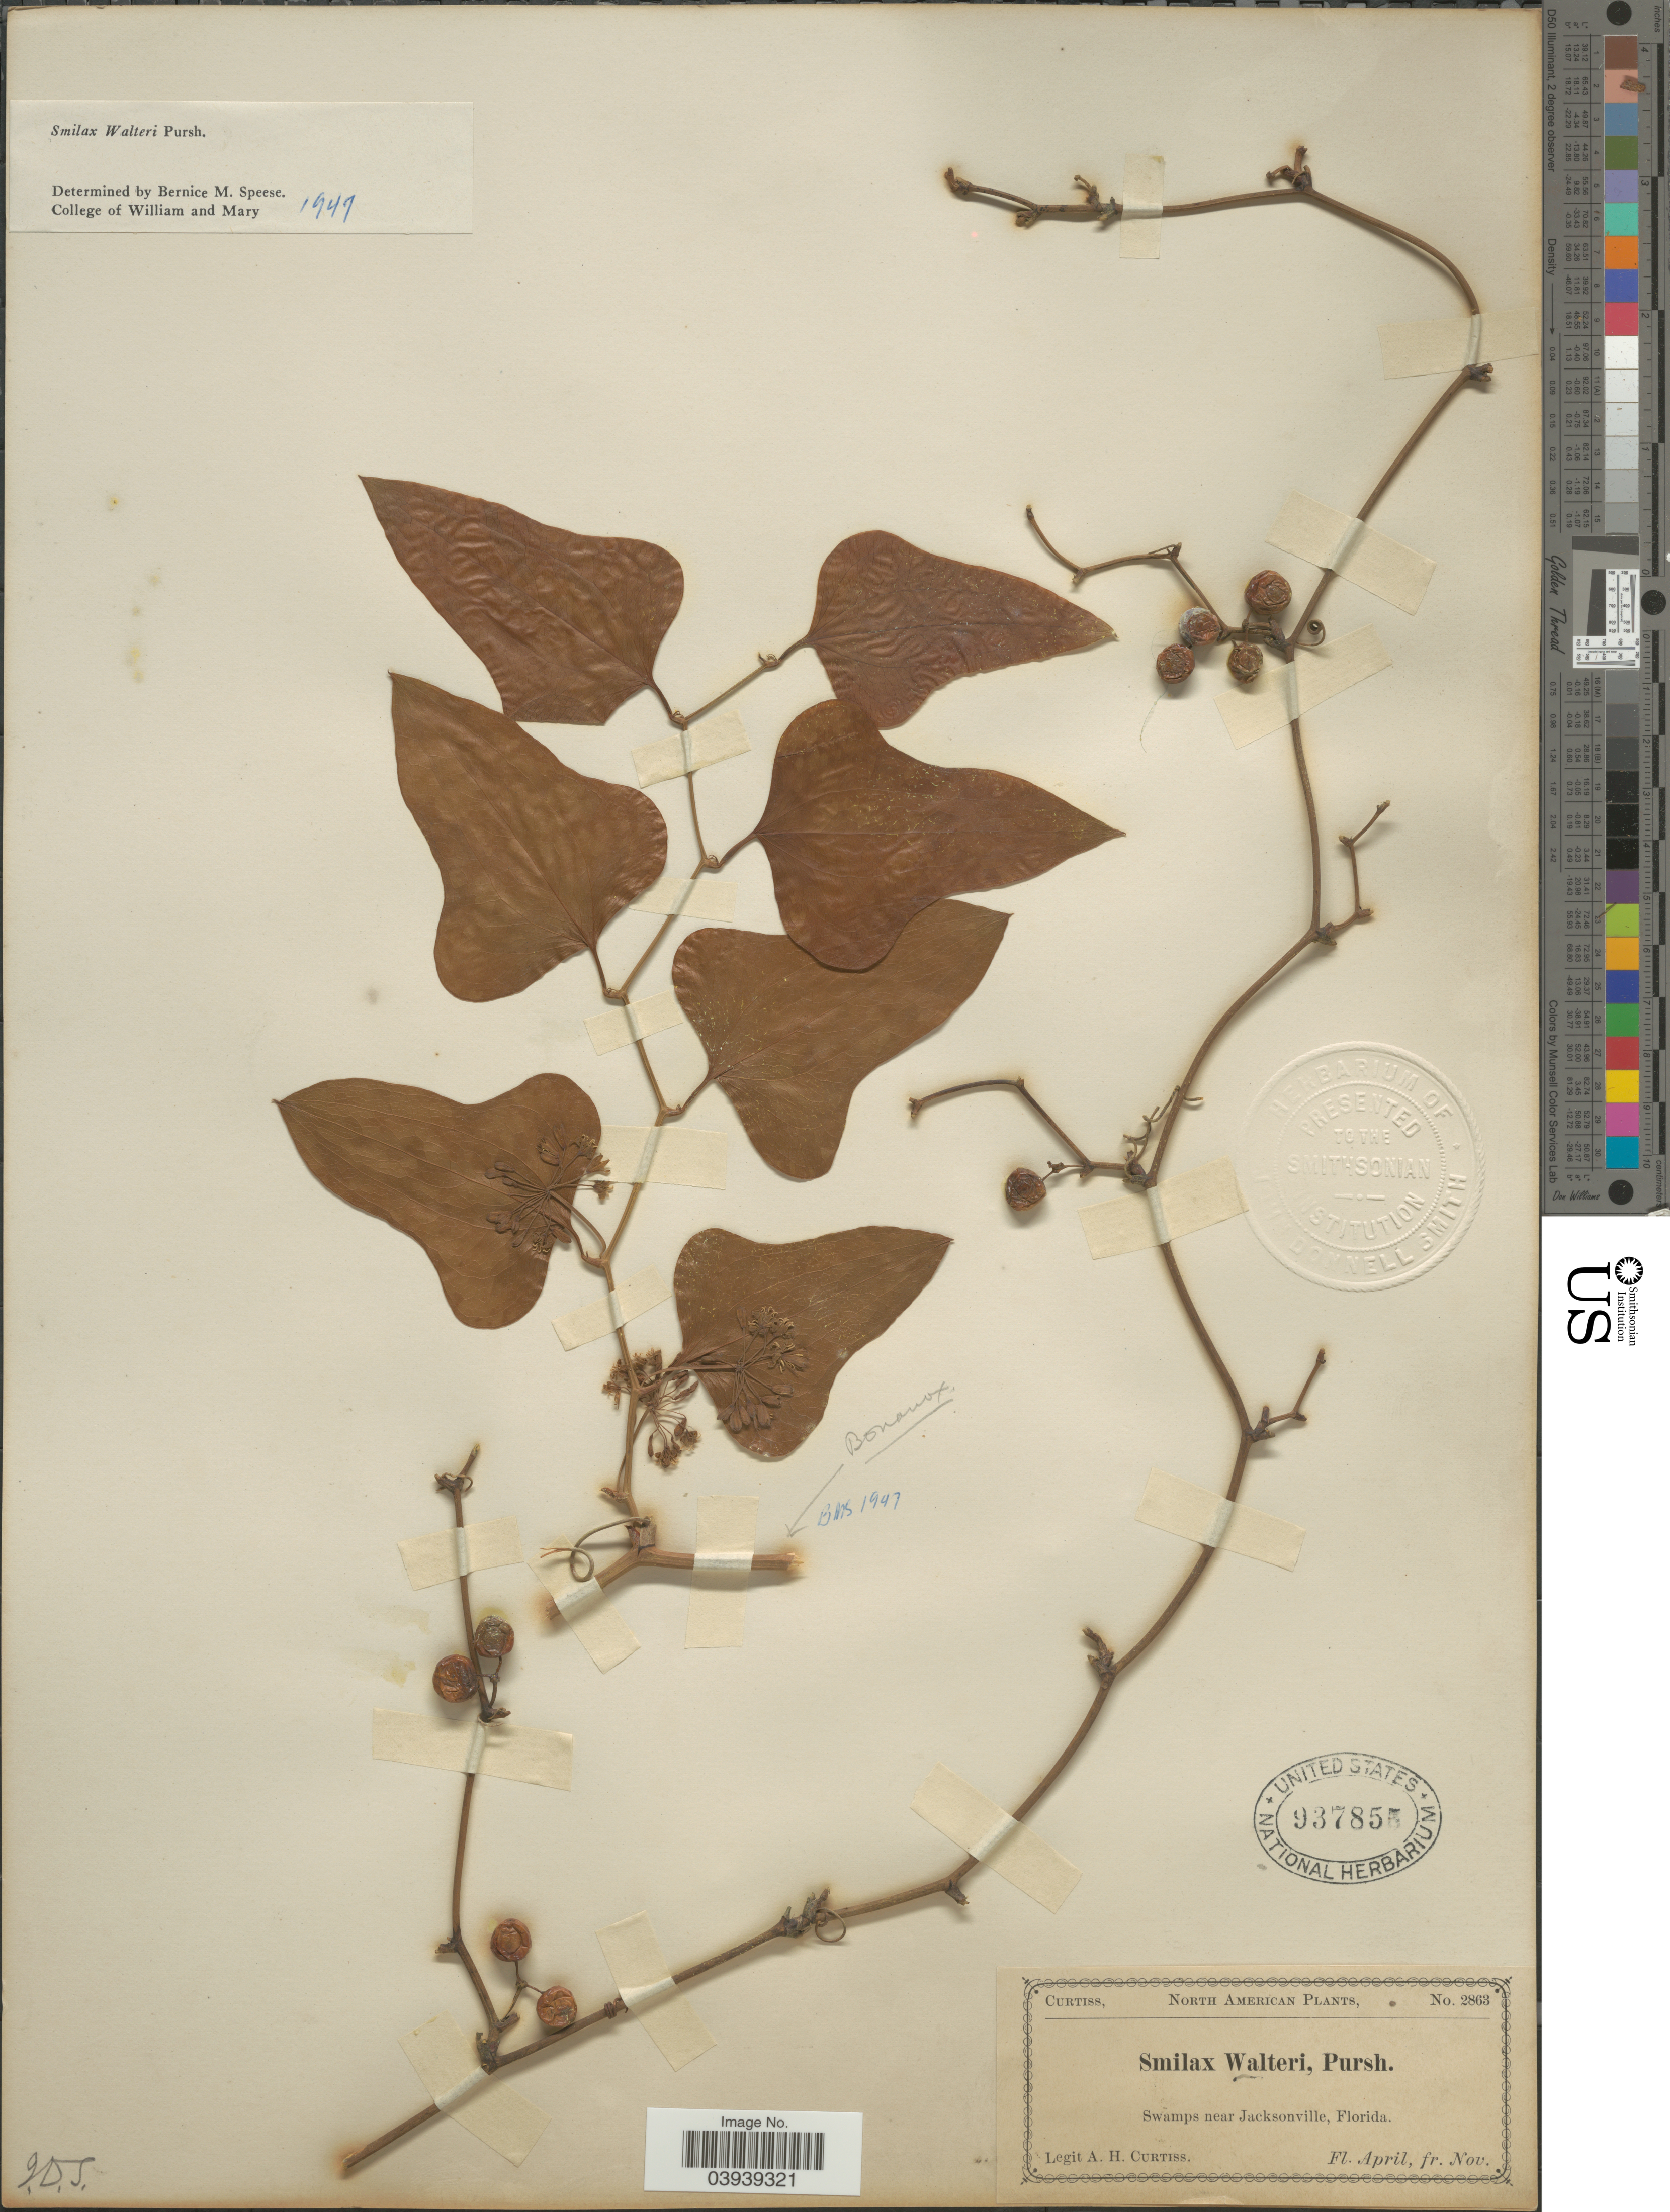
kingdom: Plantae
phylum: Tracheophyta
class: Liliopsida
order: Liliales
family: Smilacaceae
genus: Smilax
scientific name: Smilax walteri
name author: Pursh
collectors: A. H. Curtiss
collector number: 2863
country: United States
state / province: Florida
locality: Swamps near Jacksonville.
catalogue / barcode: US 937855